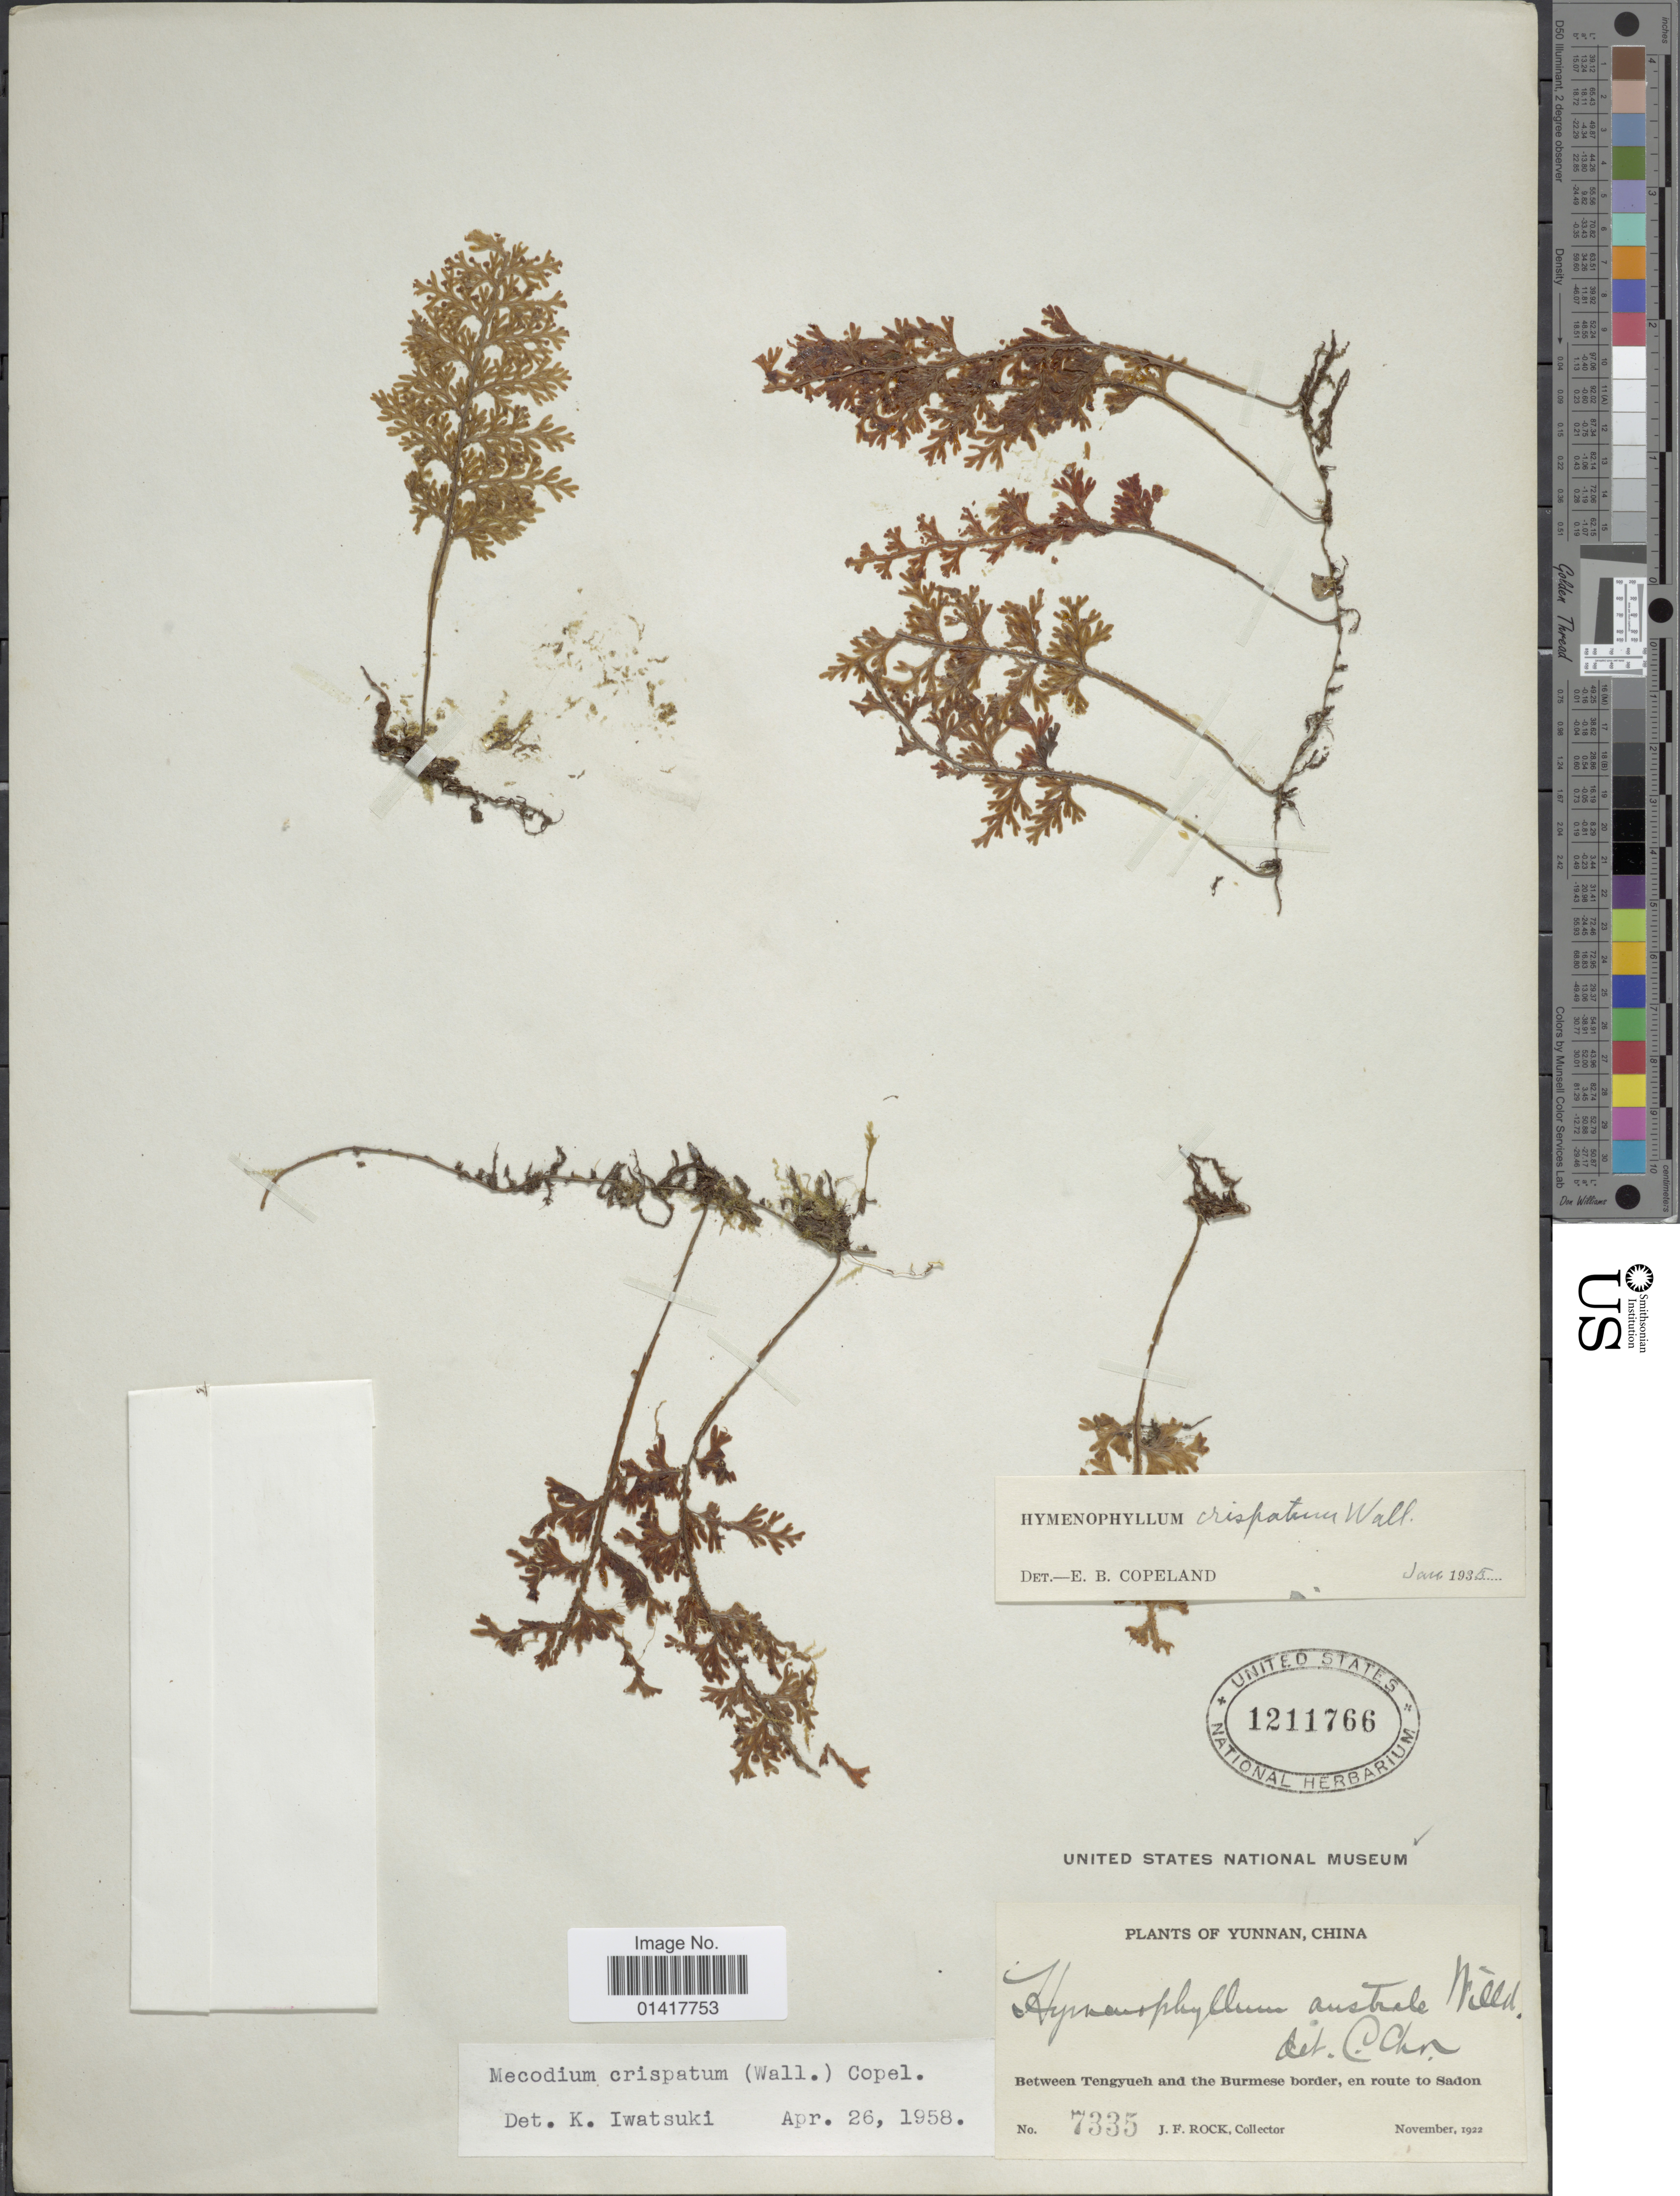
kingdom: Plantae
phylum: Tracheophyta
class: Polypodiopsida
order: Hymenophyllales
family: Hymenophyllaceae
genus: Hymenophyllum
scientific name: Hymenophyllum crispatum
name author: Wall. ex Hook. & Grev.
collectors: J. Rock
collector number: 7335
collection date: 1922-11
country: China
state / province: Yunnan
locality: Between Tengyueh and the Burmese border, en route to Sadon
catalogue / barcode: US 1211766